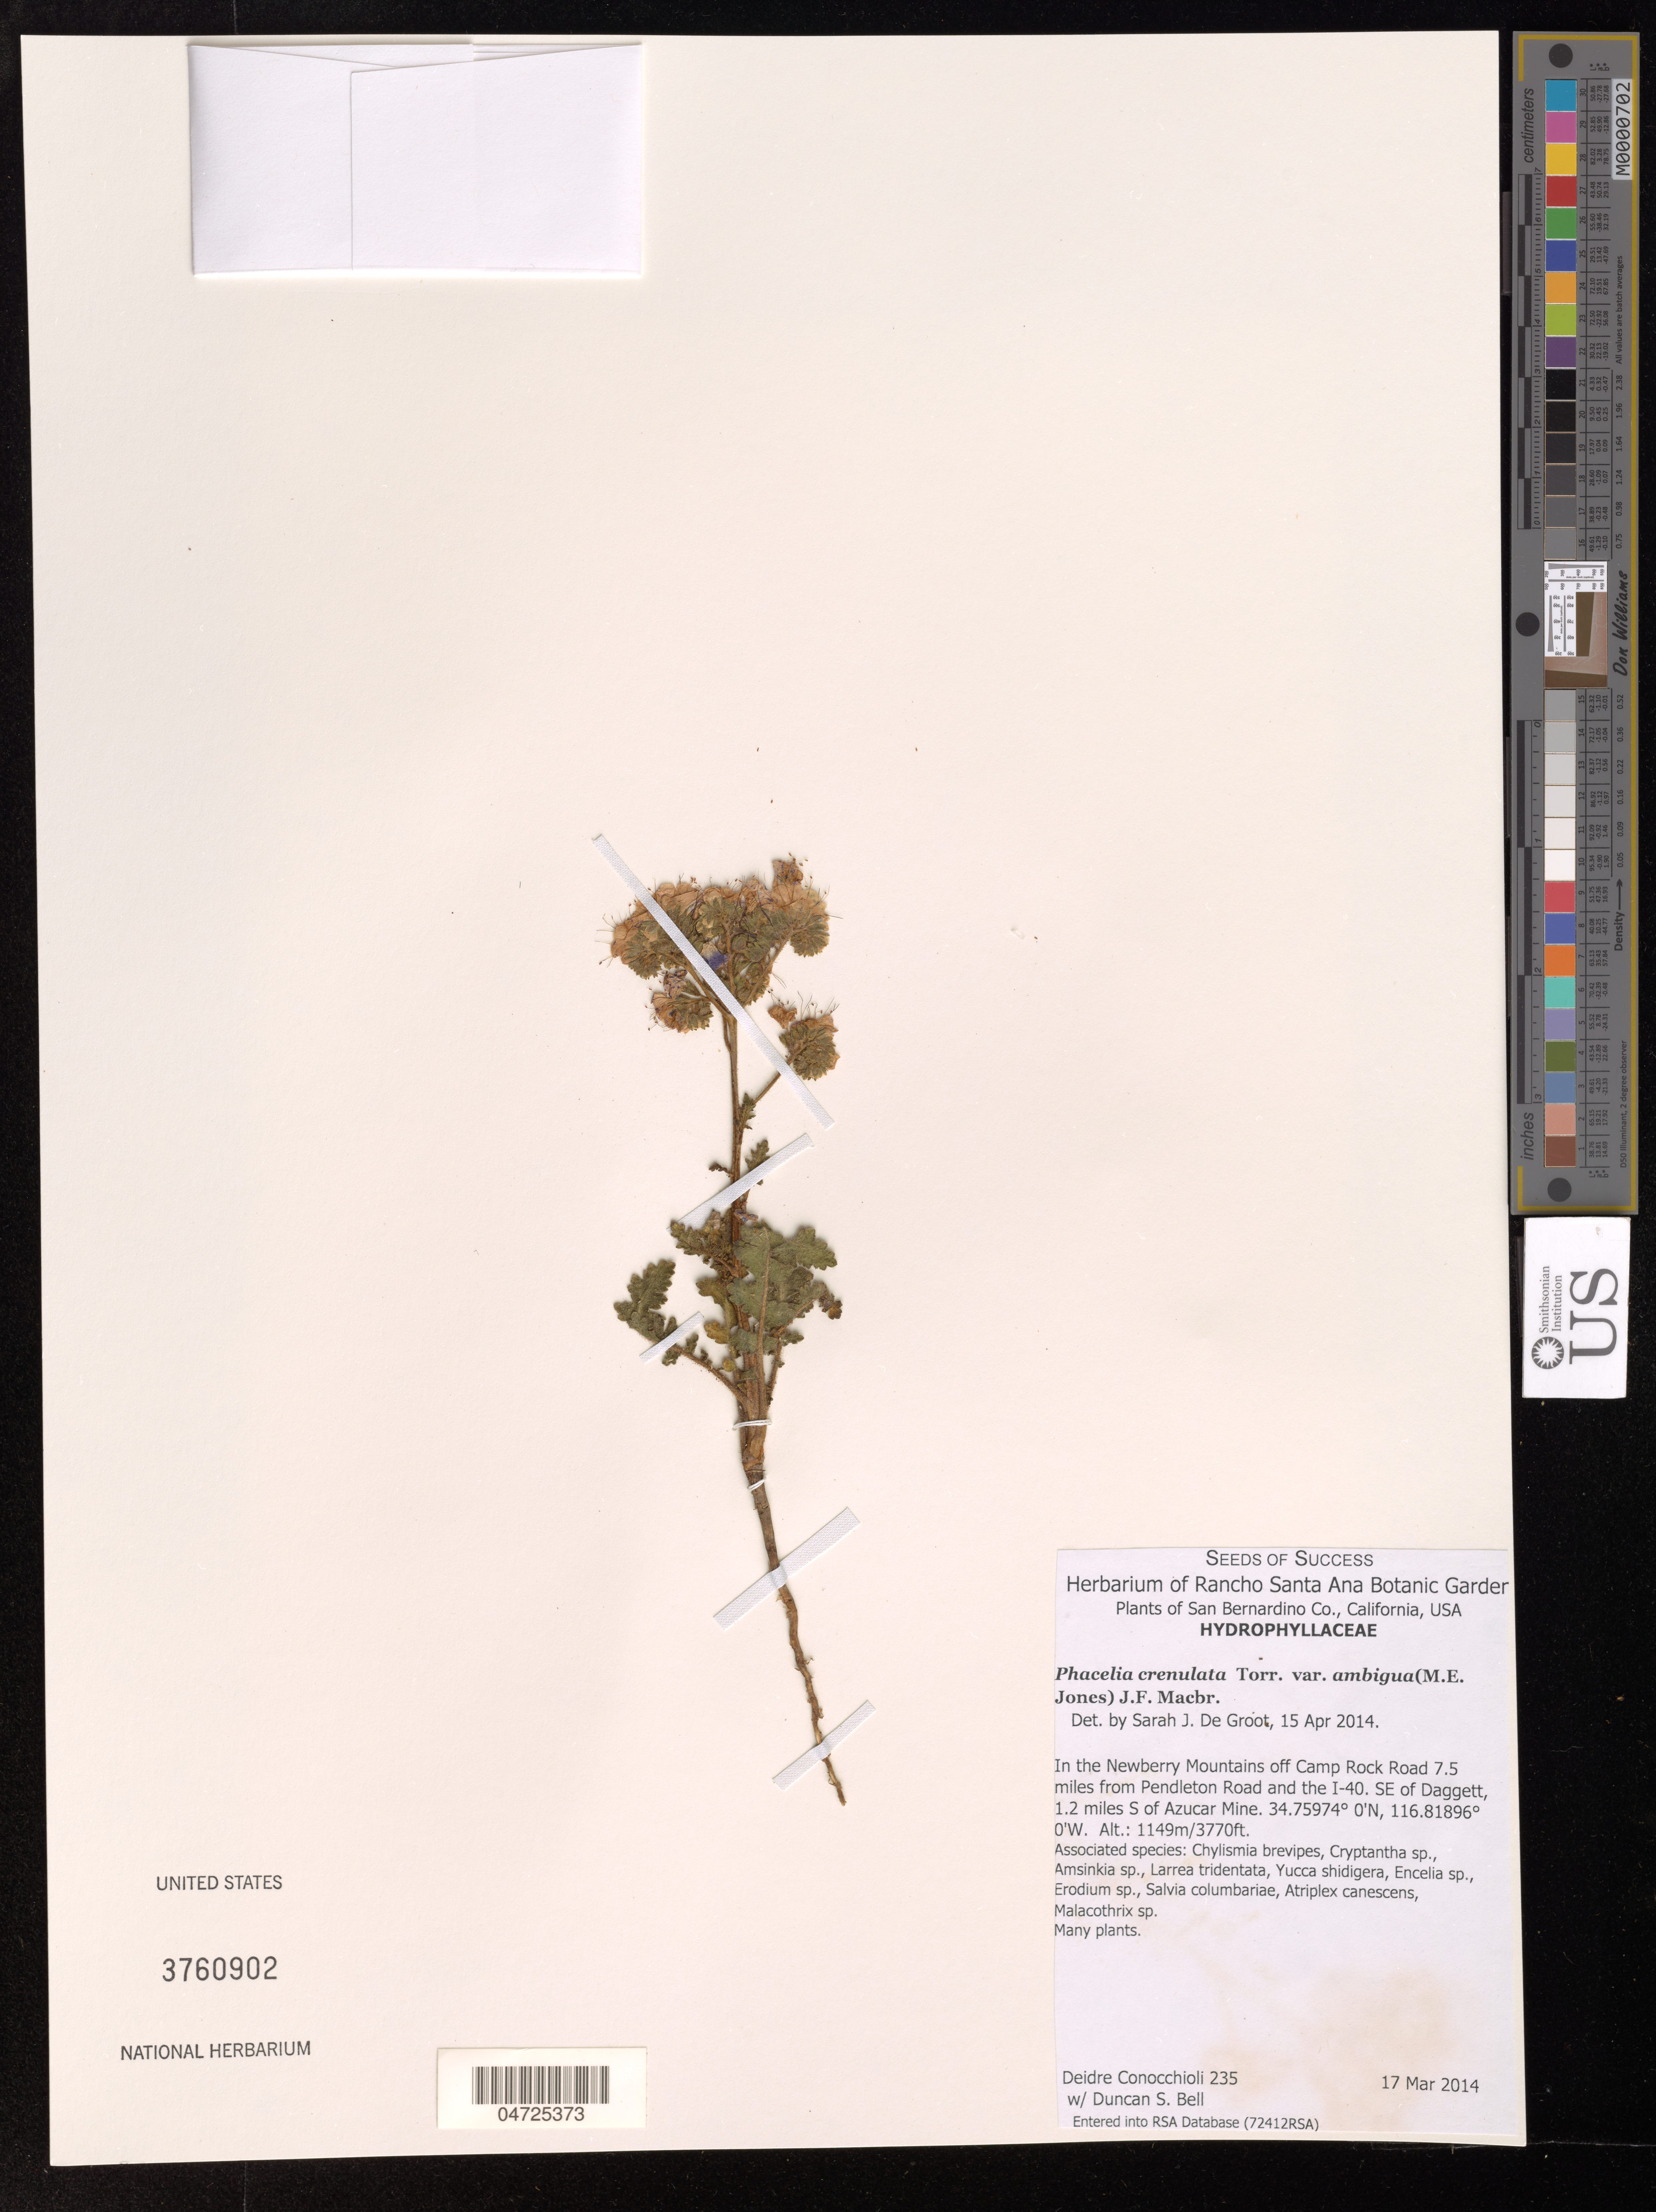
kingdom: Plantae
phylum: Tracheophyta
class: Magnoliopsida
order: Boraginales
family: Hydrophyllaceae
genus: Phacelia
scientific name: Phacelia crenulata var. ambigua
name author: (M.E. Jones) J.F. Macbr.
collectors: D. Conocchioli & D. S. Bell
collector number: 235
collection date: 2014-03-17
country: United States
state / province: California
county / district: San Bernardino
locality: San Bernardino Co. In the Newberry Mountains off Camp Rock Road 7.5 miles from Pendleton Road and the I-40. SE of Daggett, 1.2 miles S of Azucar Mine.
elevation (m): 1149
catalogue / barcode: US 3760902